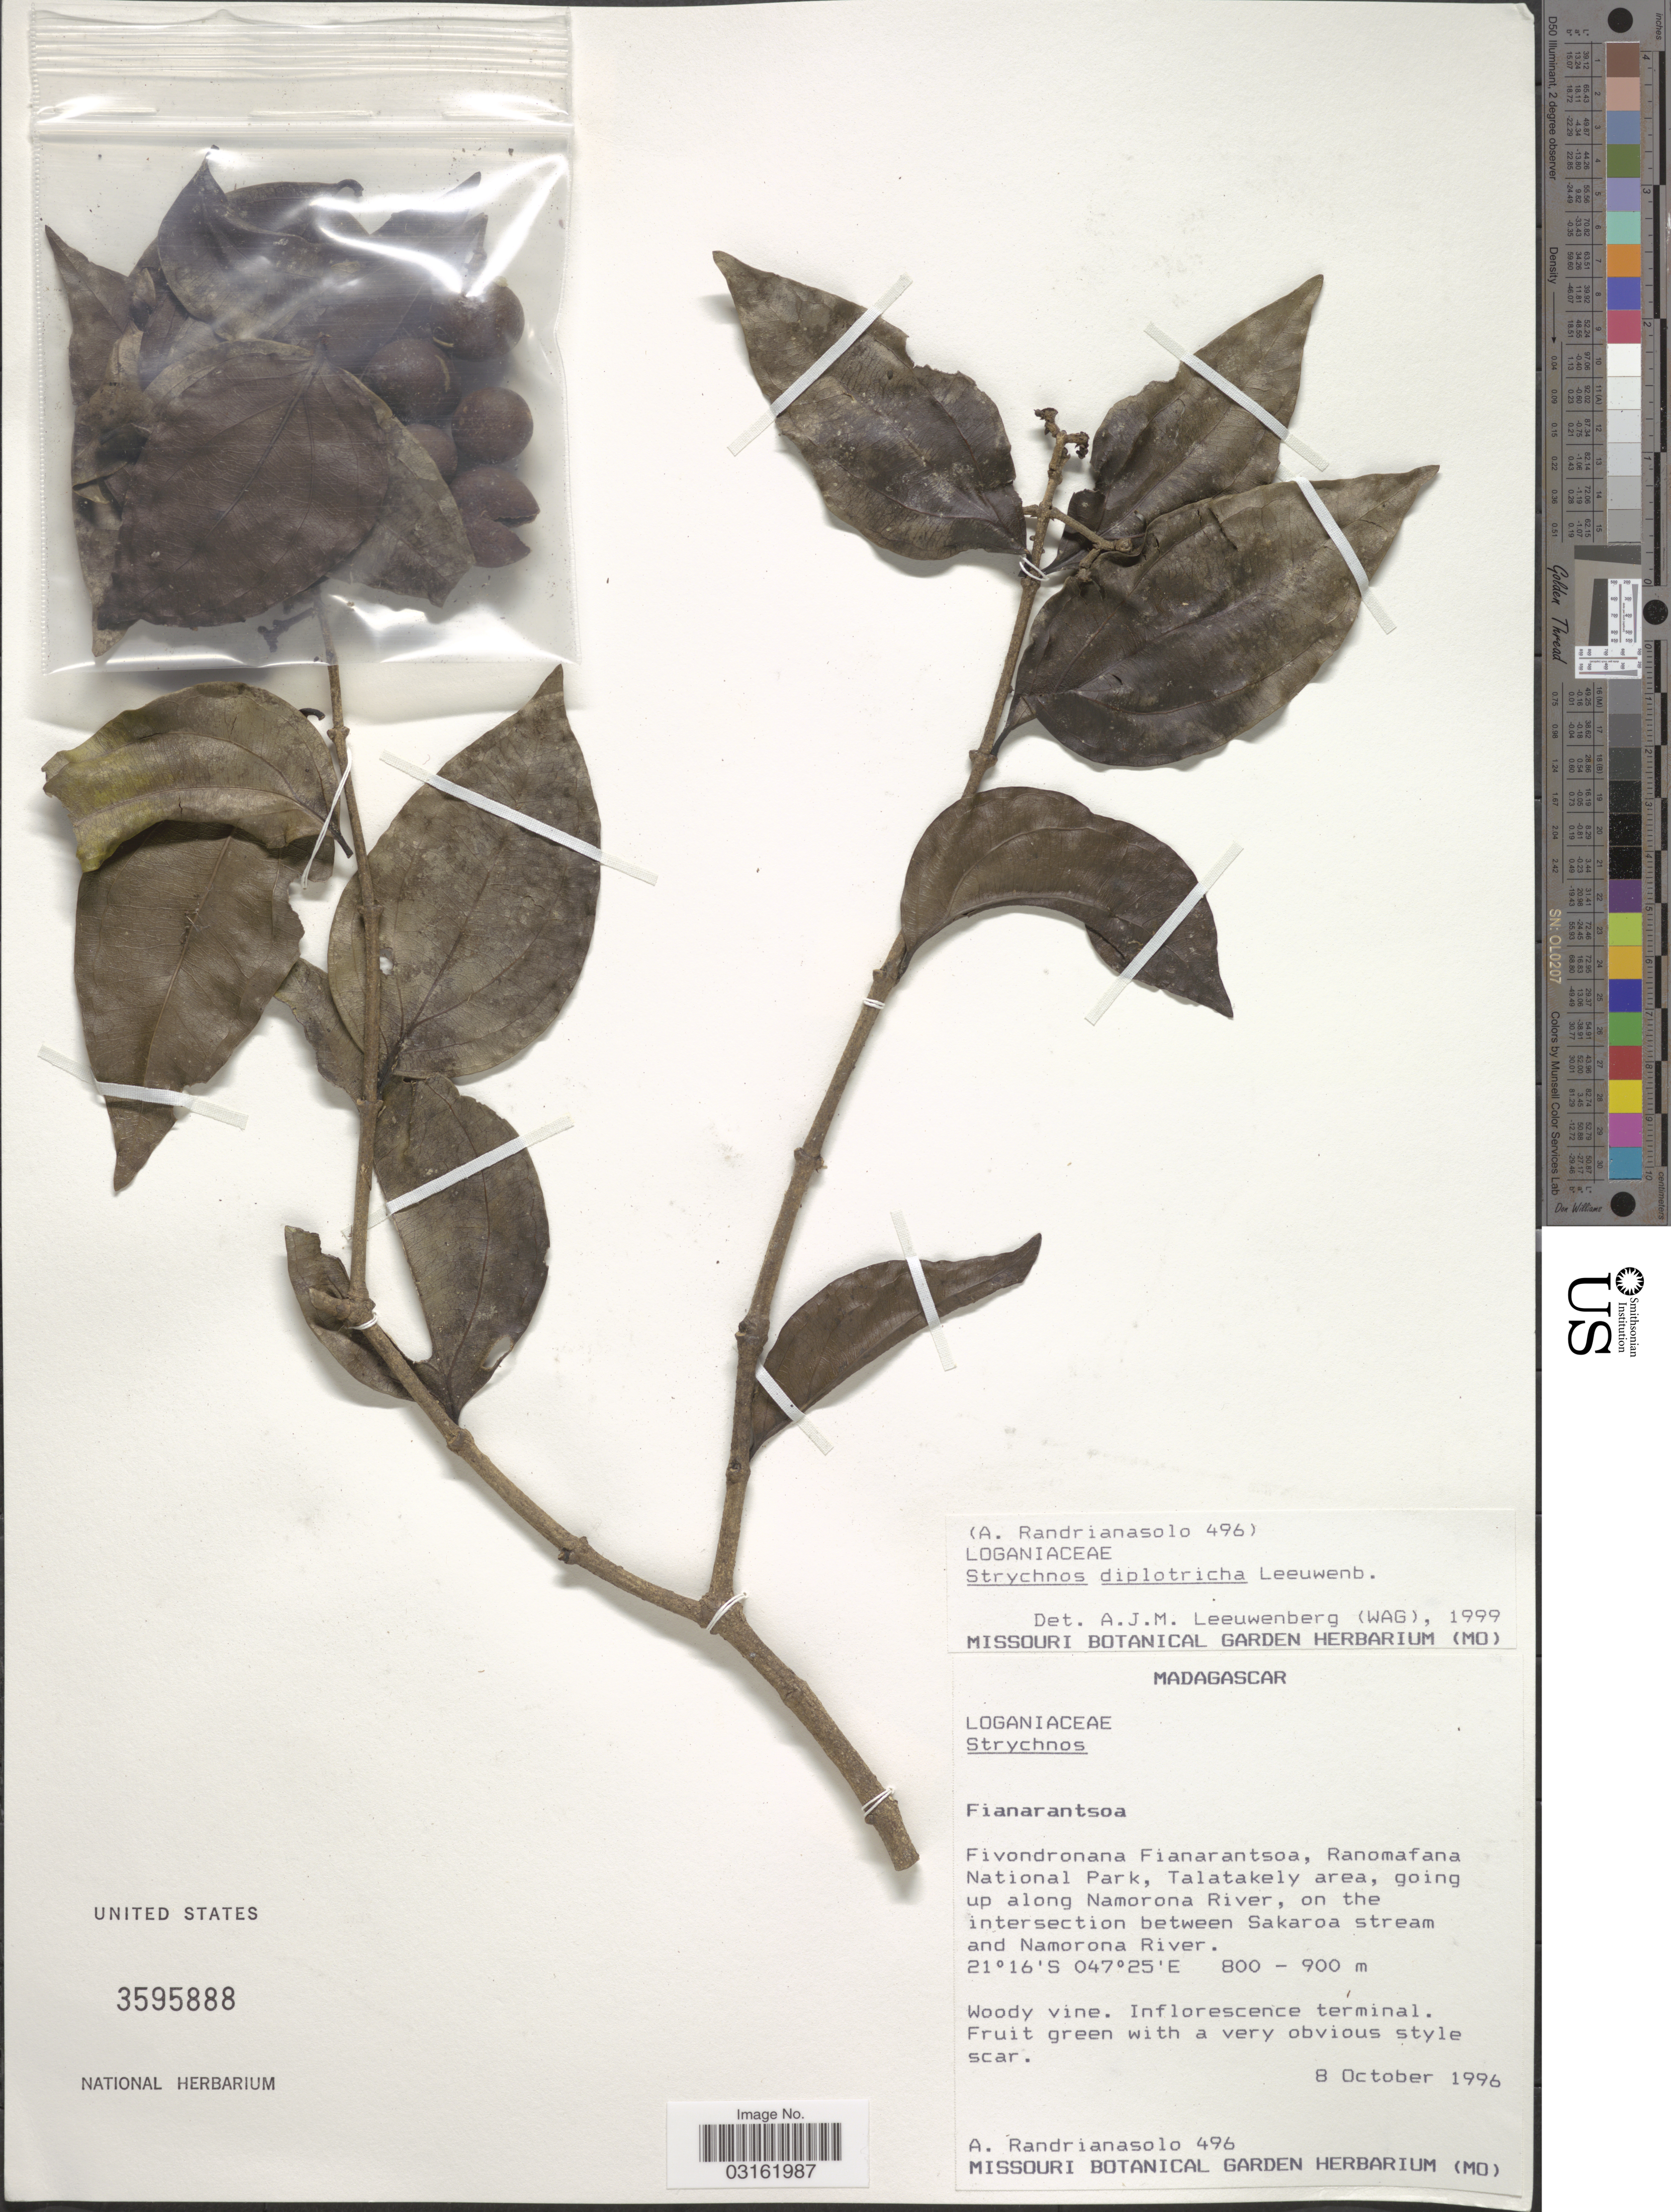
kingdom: Plantae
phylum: Tracheophyta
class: Magnoliopsida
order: Gentianales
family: Loganiaceae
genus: Strychnos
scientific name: Strychnos diplotricha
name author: Leeuwenb.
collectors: A. Randrianasolo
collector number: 496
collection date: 1996-10-08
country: Madagascar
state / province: Vatovavy Fitovinany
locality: Fivondronana Fianarantsoa, Ranomafana National Park, Talatakely area, going up along Namorona River, on the intersection between Sakaroa stream and Namorona River.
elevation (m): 800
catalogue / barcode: US 3595888